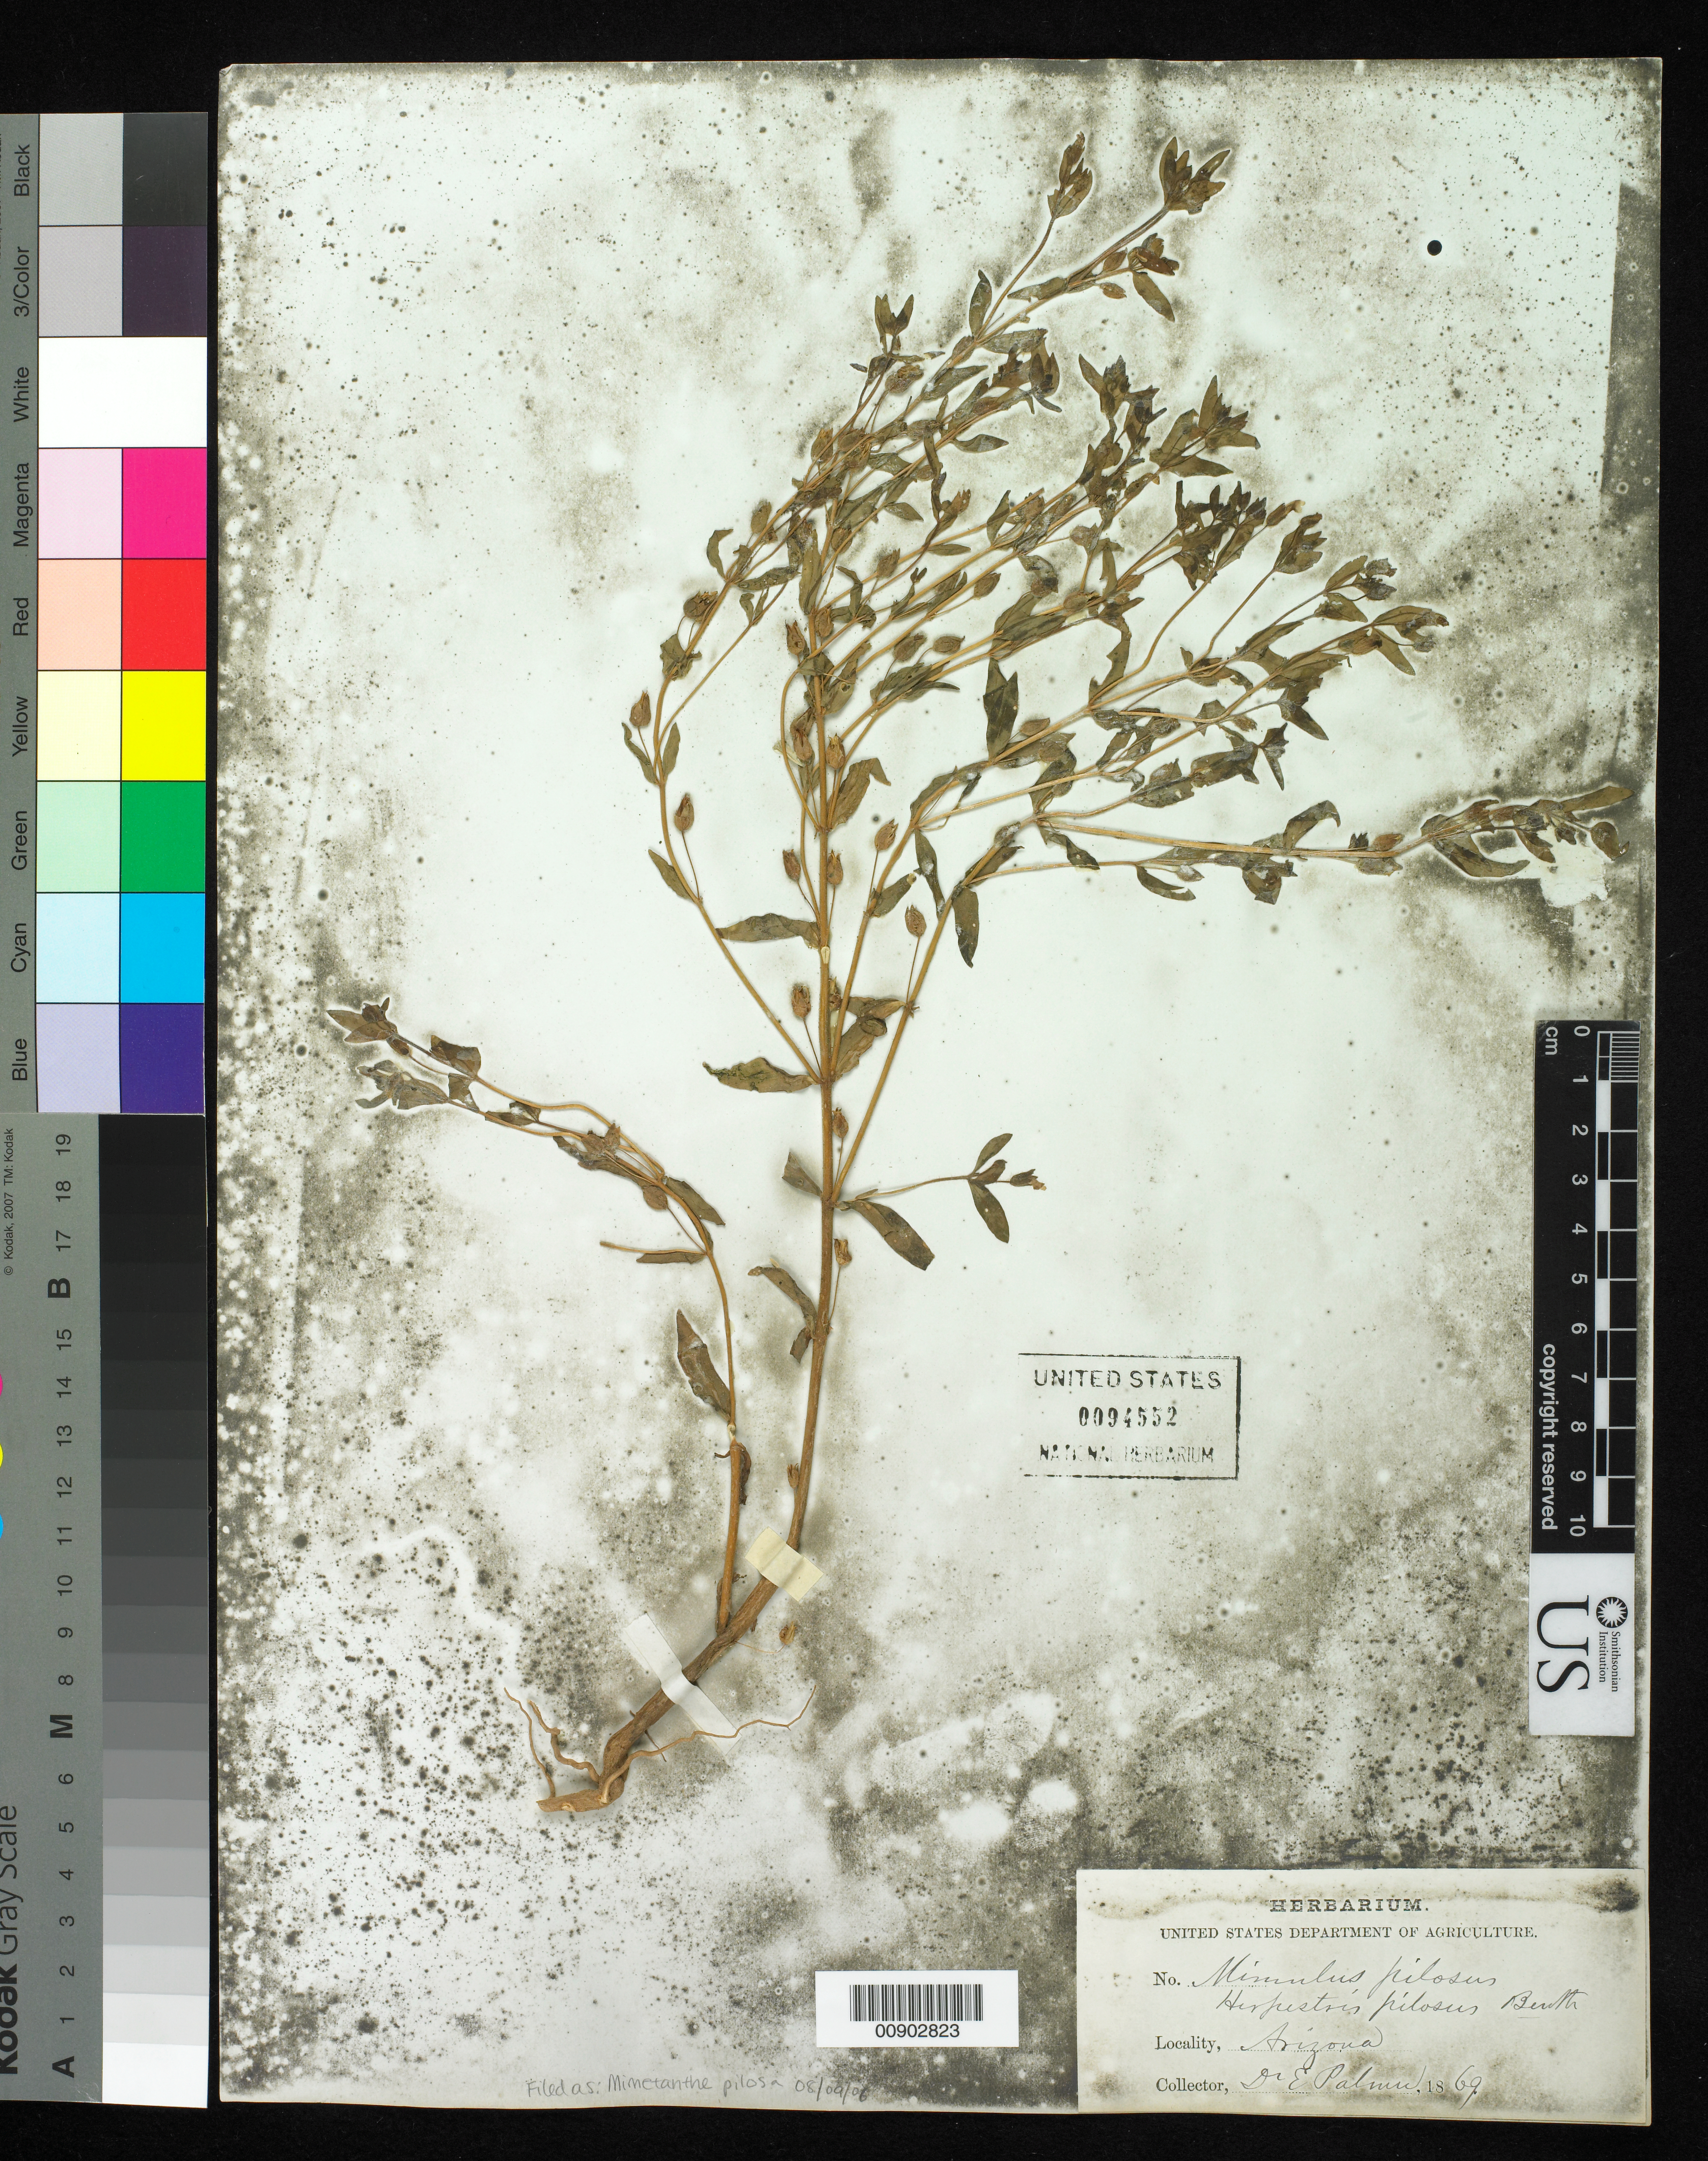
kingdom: Plantae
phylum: Tracheophyta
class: Magnoliopsida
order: Lamiales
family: Phrymaceae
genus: Mimetanthe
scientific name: Mimetanthe pilosa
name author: (Benth.) Greene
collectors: E. Palmer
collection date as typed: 1869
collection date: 1869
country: United States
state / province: Arizona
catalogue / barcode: US 94552